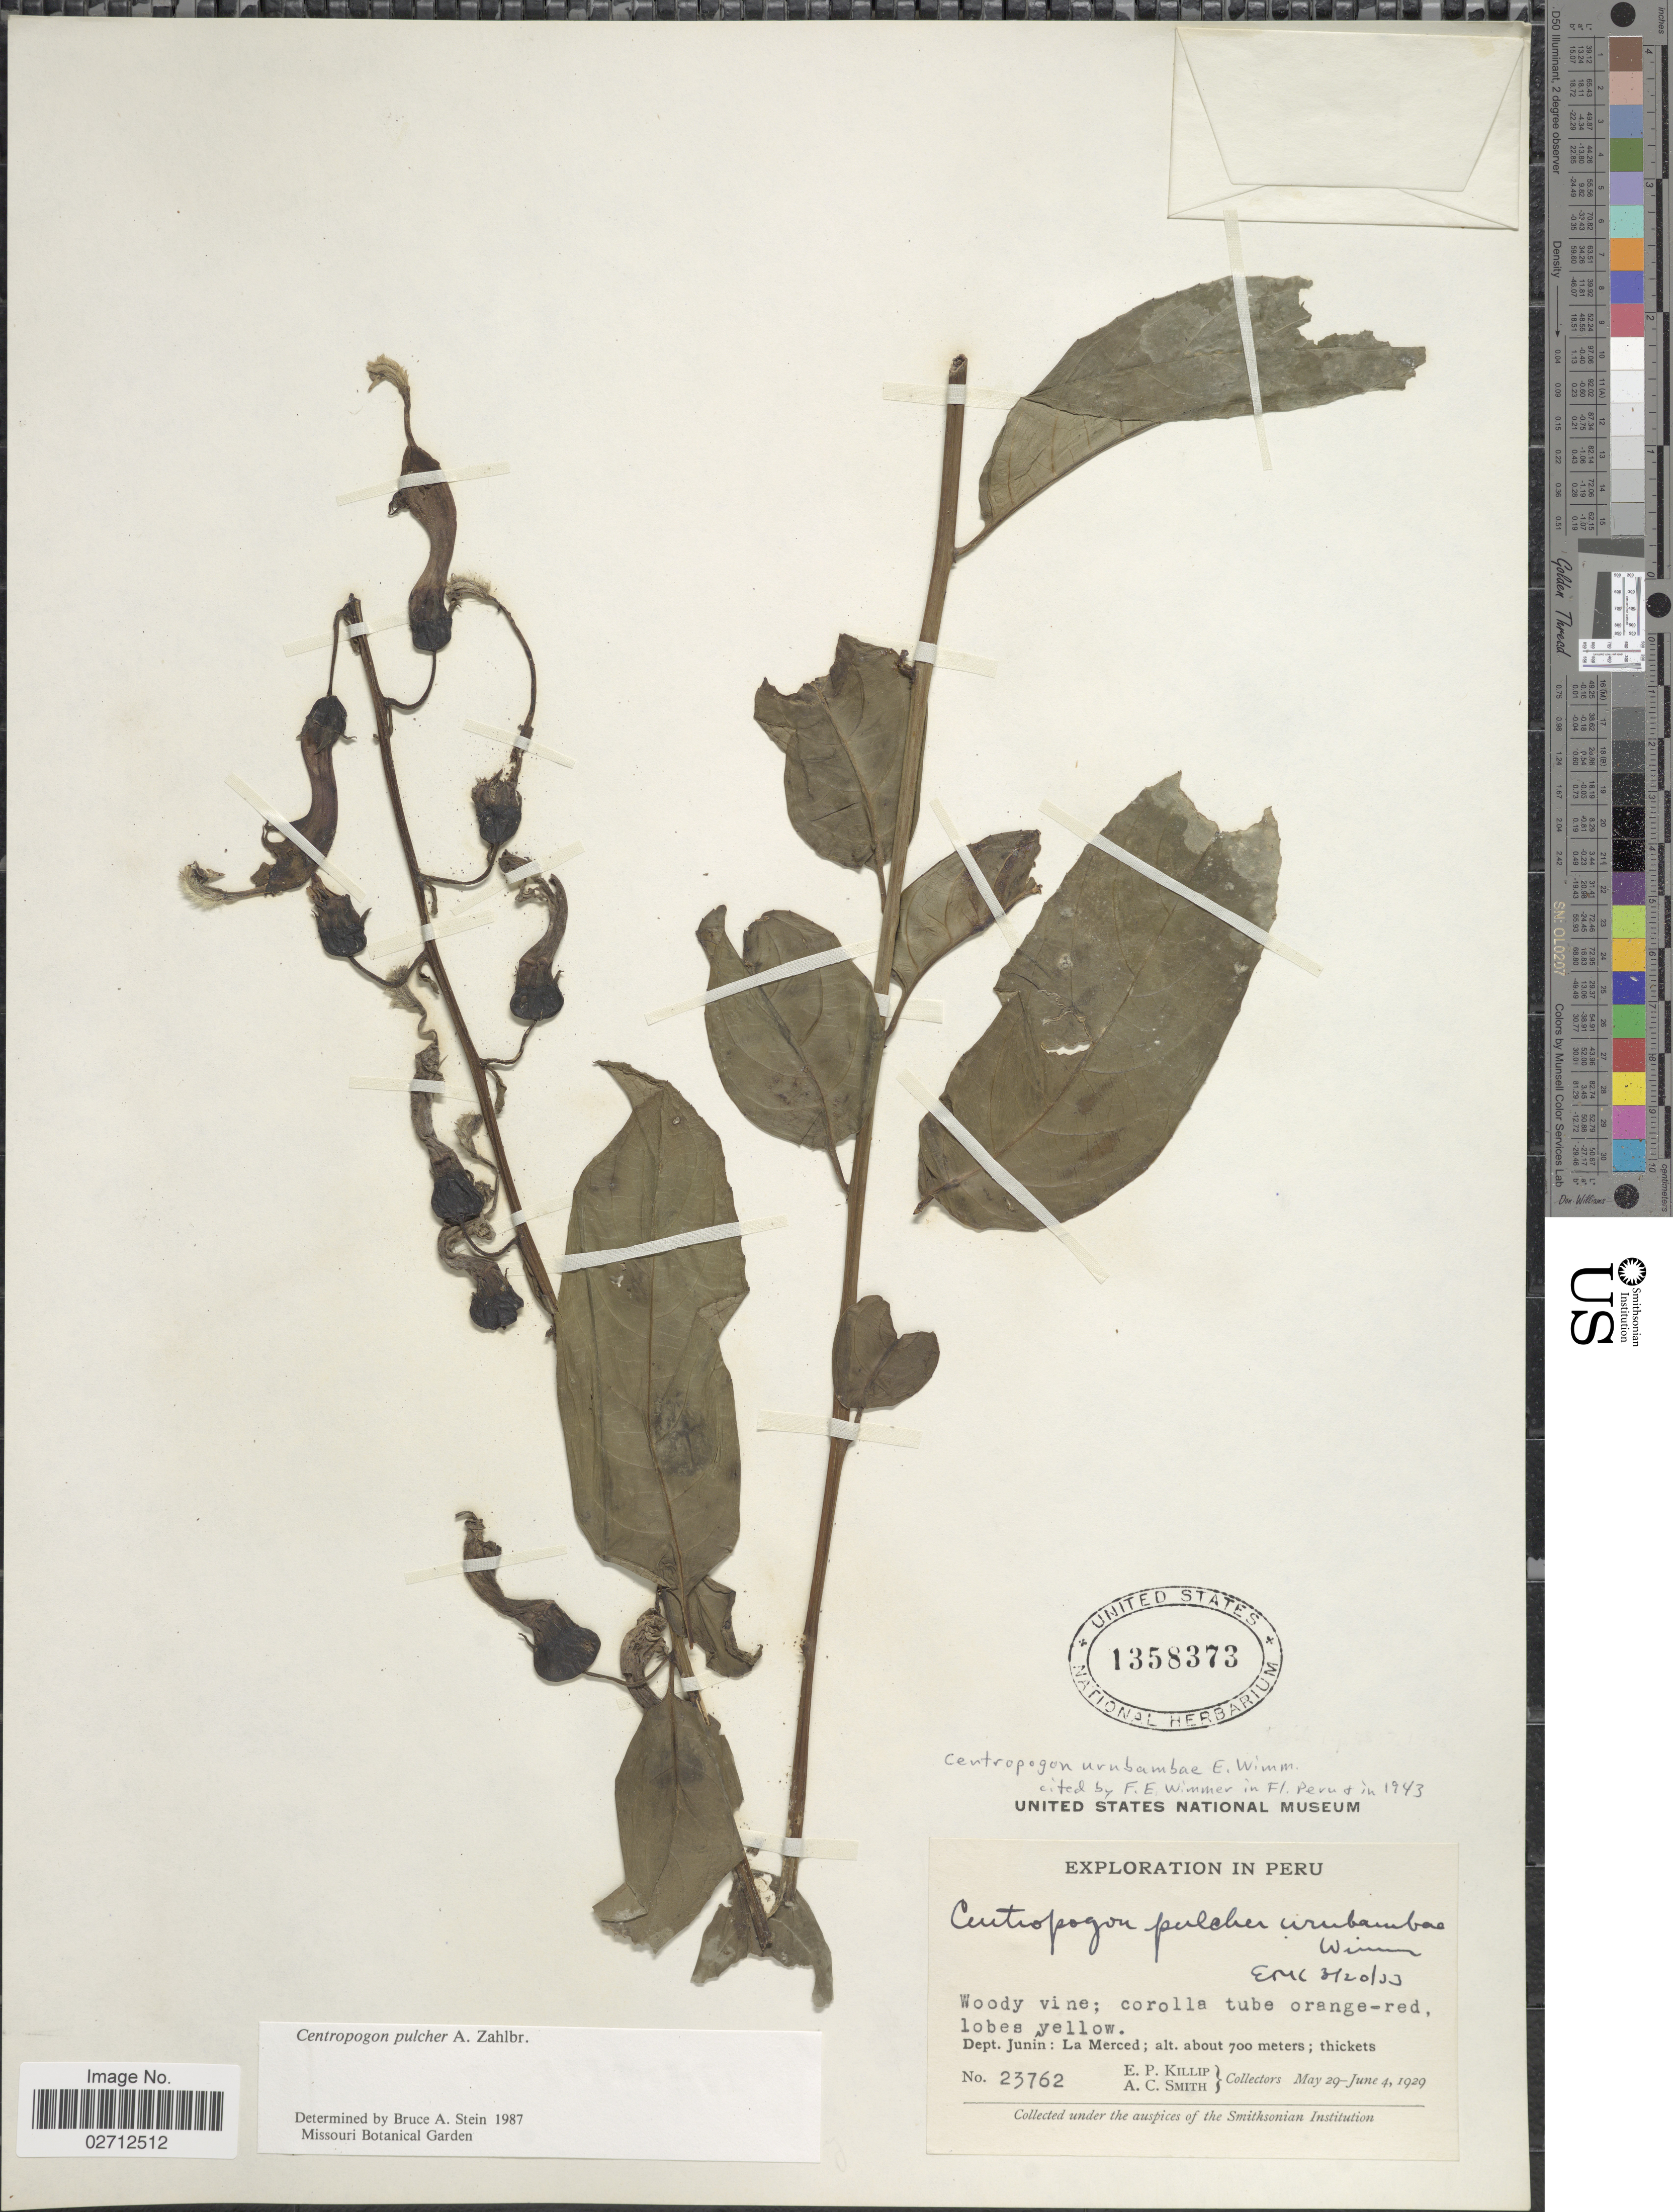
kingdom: Plantae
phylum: Tracheophyta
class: Magnoliopsida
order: Asterales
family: Campanulaceae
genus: Centropogon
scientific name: Centropogon pulcher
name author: Zahlbr.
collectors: E. P. Killip & A. C. Smith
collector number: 23762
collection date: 1929-05-29/1929-06-04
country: Peru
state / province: Junín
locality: Dept. Junín: La Merced; thickets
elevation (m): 700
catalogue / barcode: US 1358373